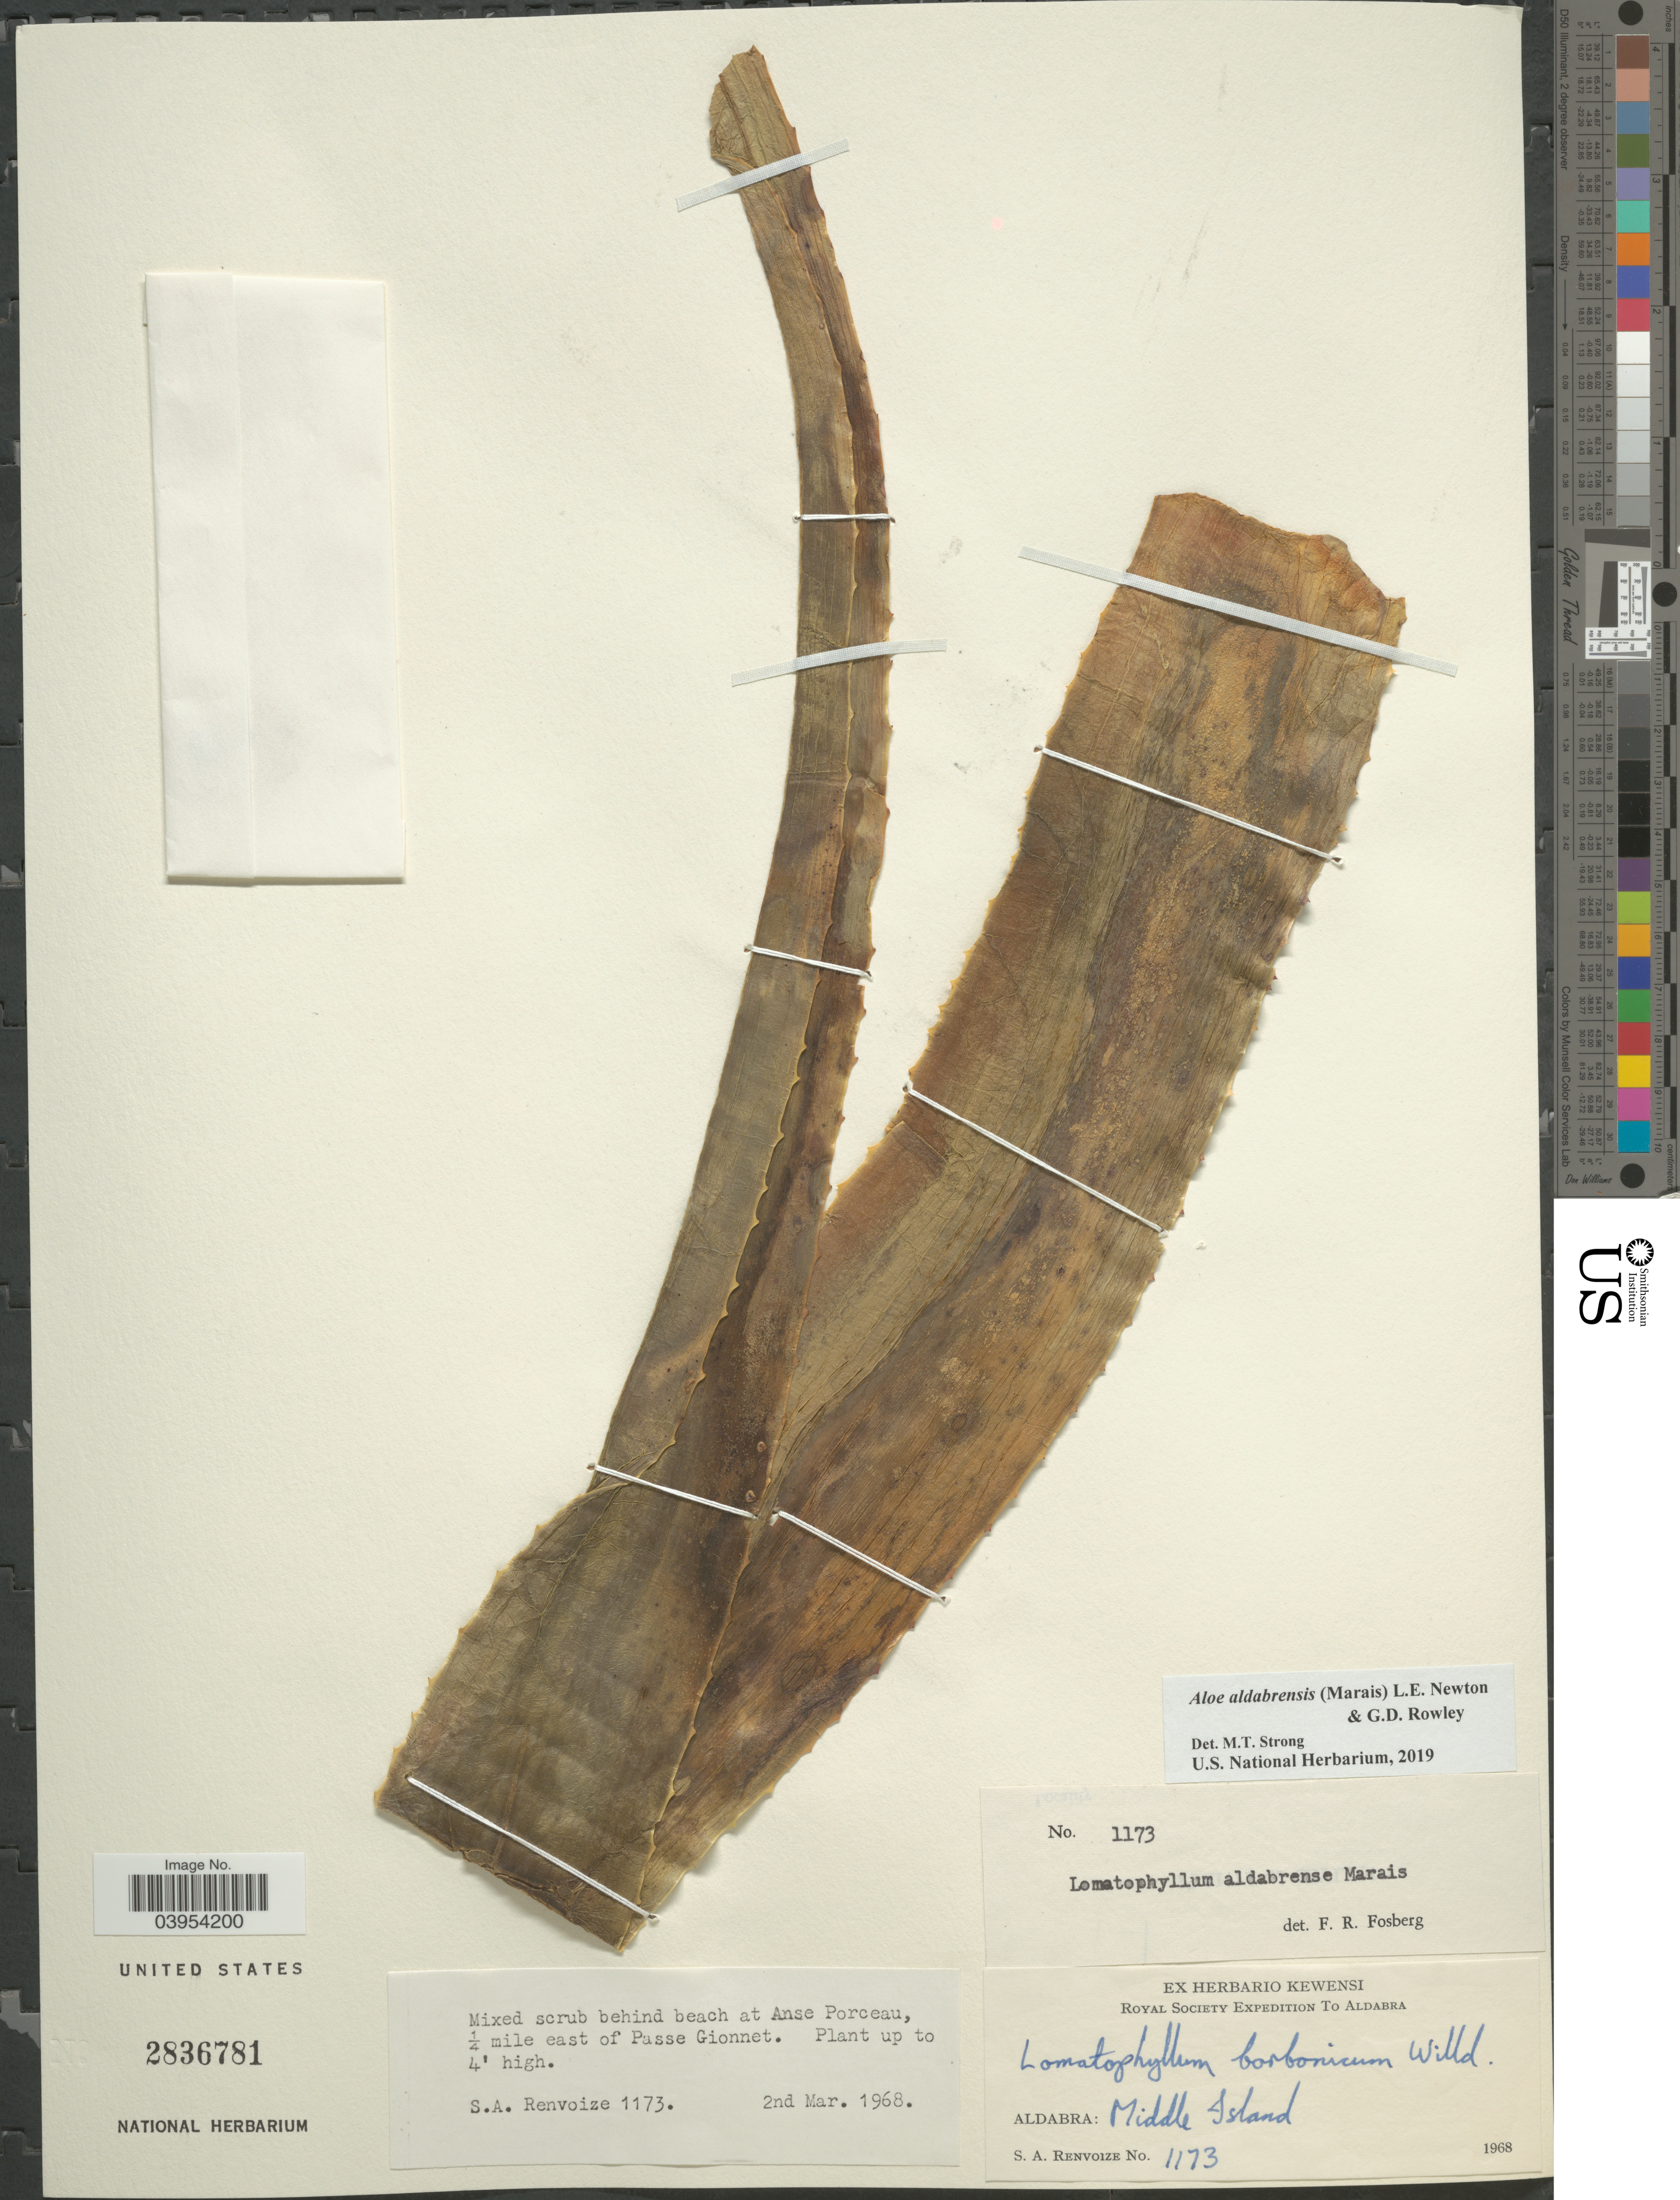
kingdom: Plantae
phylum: Tracheophyta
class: Liliopsida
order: Asparagales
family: Asphodelaceae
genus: Aloe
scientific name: Aloe aldabrensis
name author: (Marais) L. E. Newton & G.D. Rowley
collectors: S. A. Renvoize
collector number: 1173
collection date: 1968-03-02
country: Seychelles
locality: Aldabra. Aldabra: South Island.Mixed scrub behind beach at Anse Porceau, ¼ mile east of Passe Gionnet.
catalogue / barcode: US 2836781